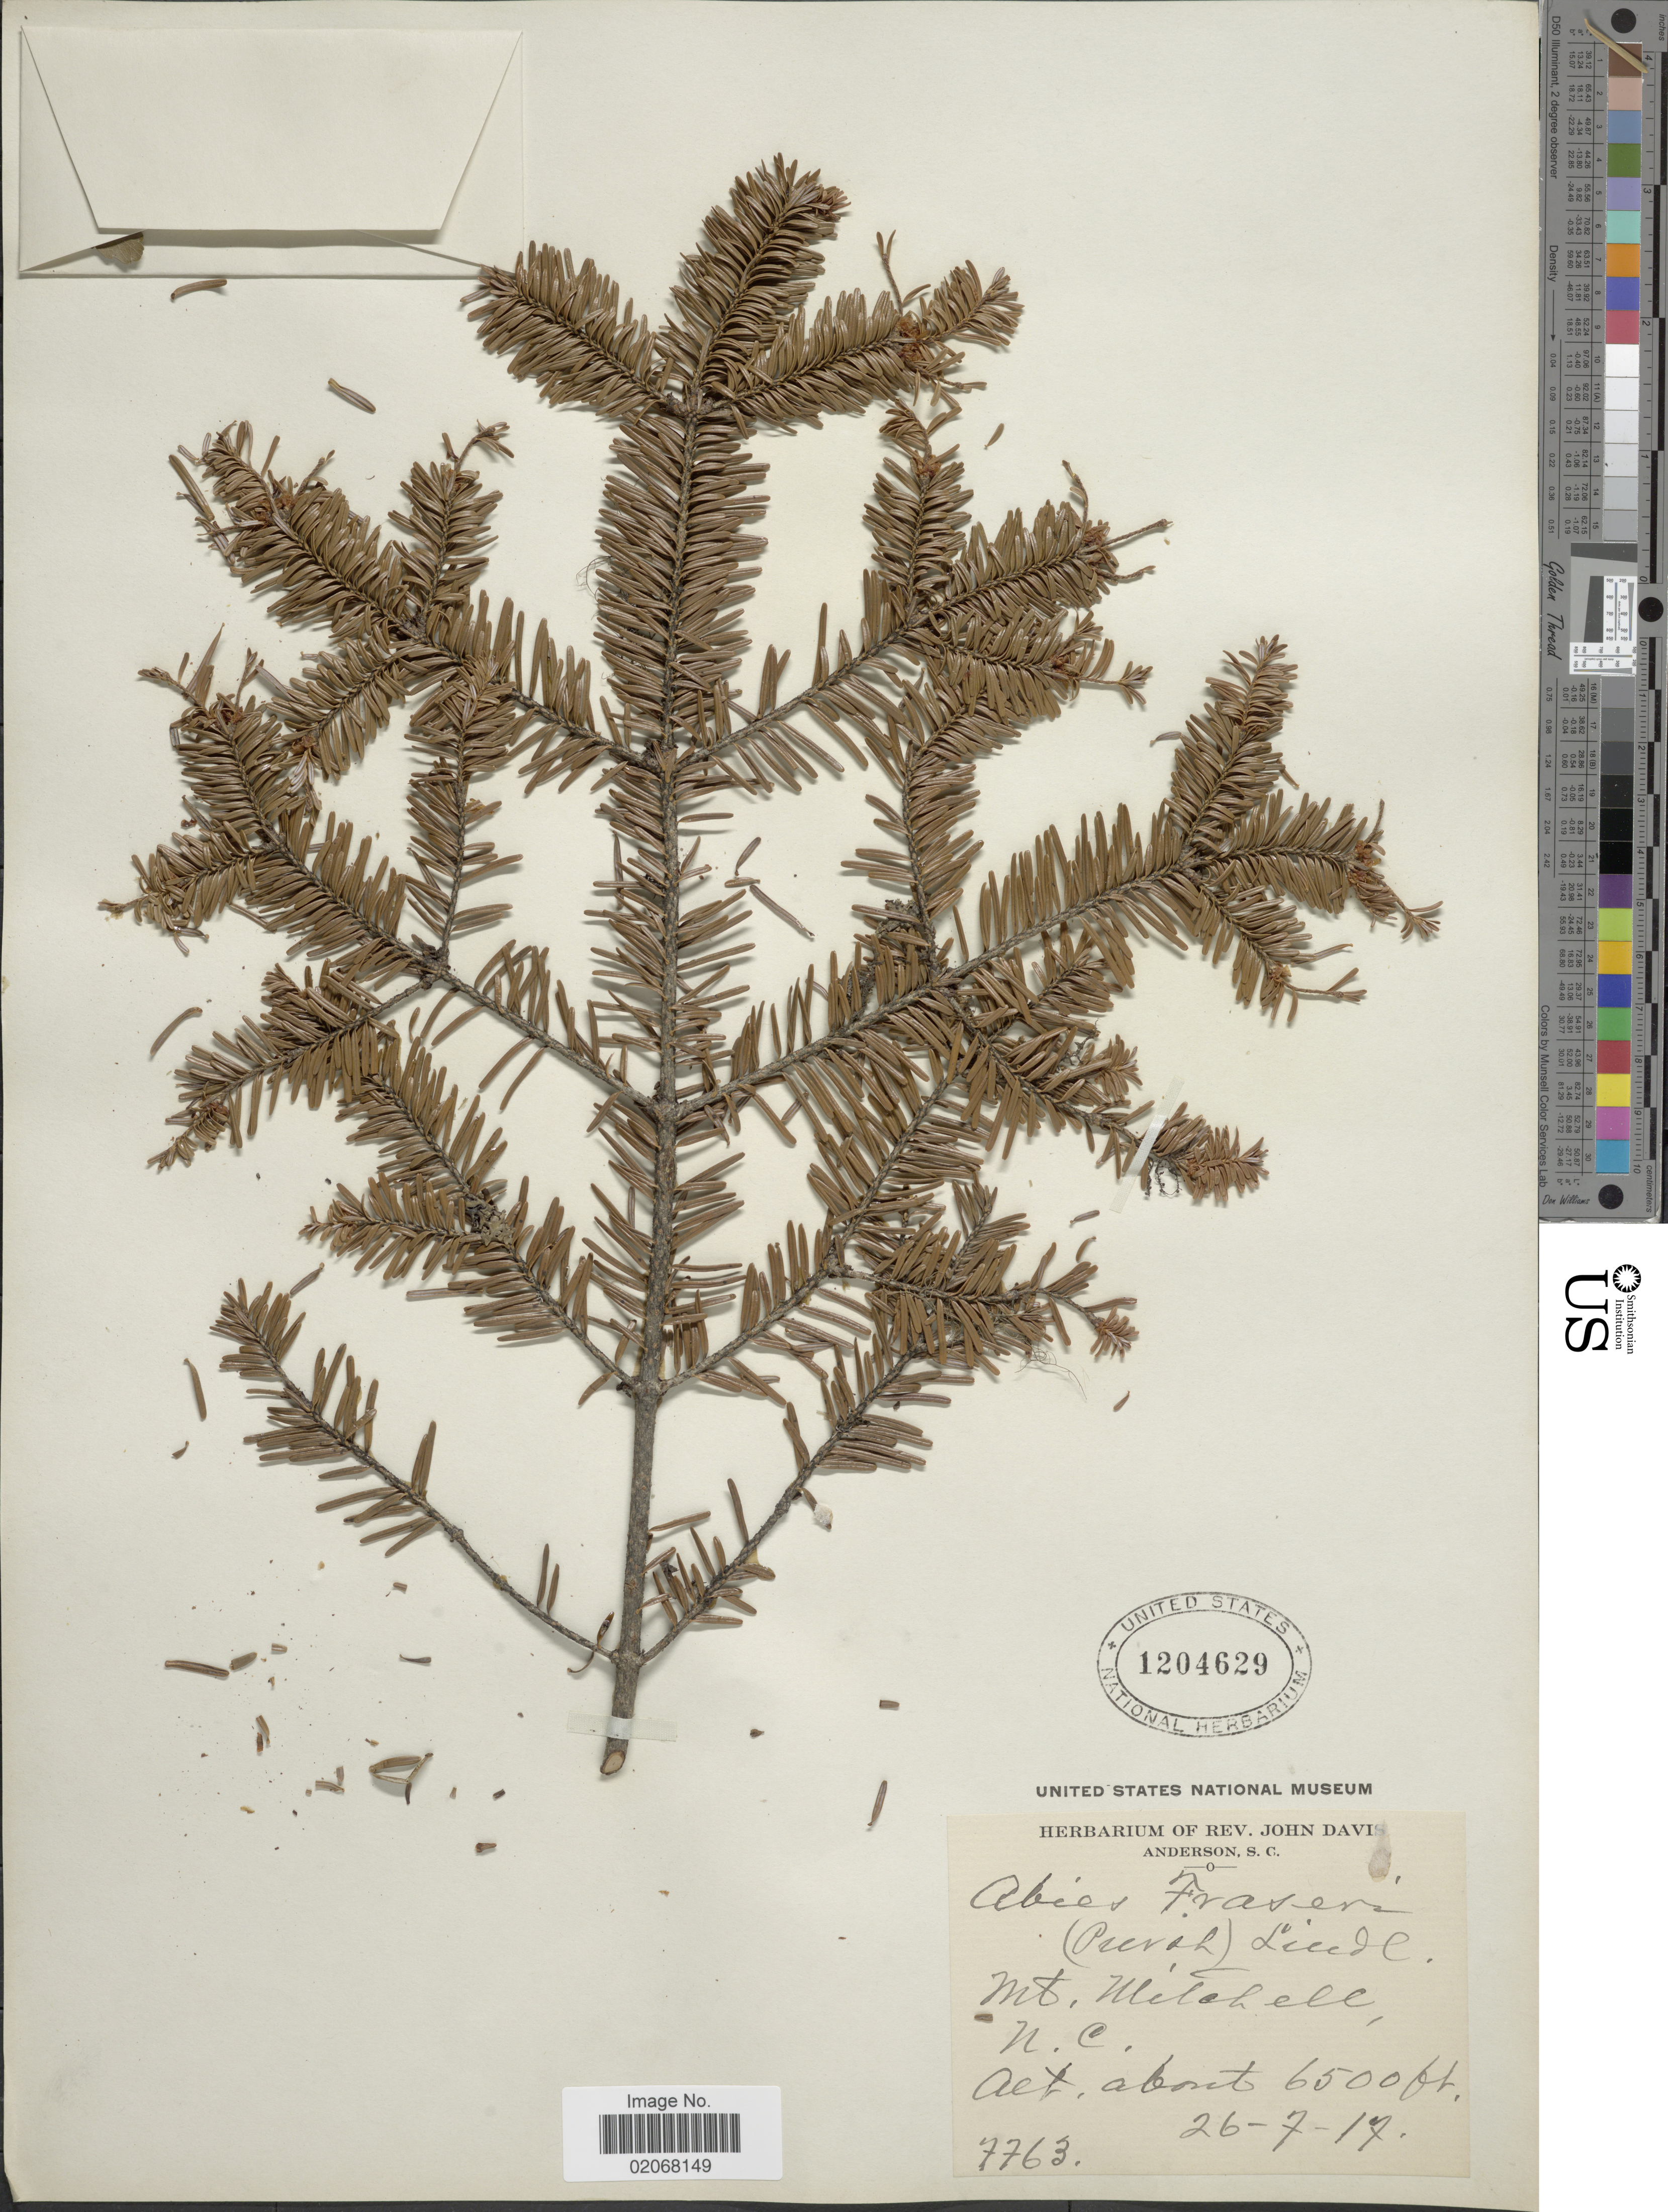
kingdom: Plantae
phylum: Tracheophyta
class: Pinopsida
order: Pinales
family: Pinaceae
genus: Abies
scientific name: Abies fraseri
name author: (Pursh) Poir.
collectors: ex herb. Rev. John Davis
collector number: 7763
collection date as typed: Transcribed d/m/y: 26/7/17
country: United States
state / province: North Carolina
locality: Mt. Mitchell, N.C.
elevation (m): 1981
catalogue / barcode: US 1204629